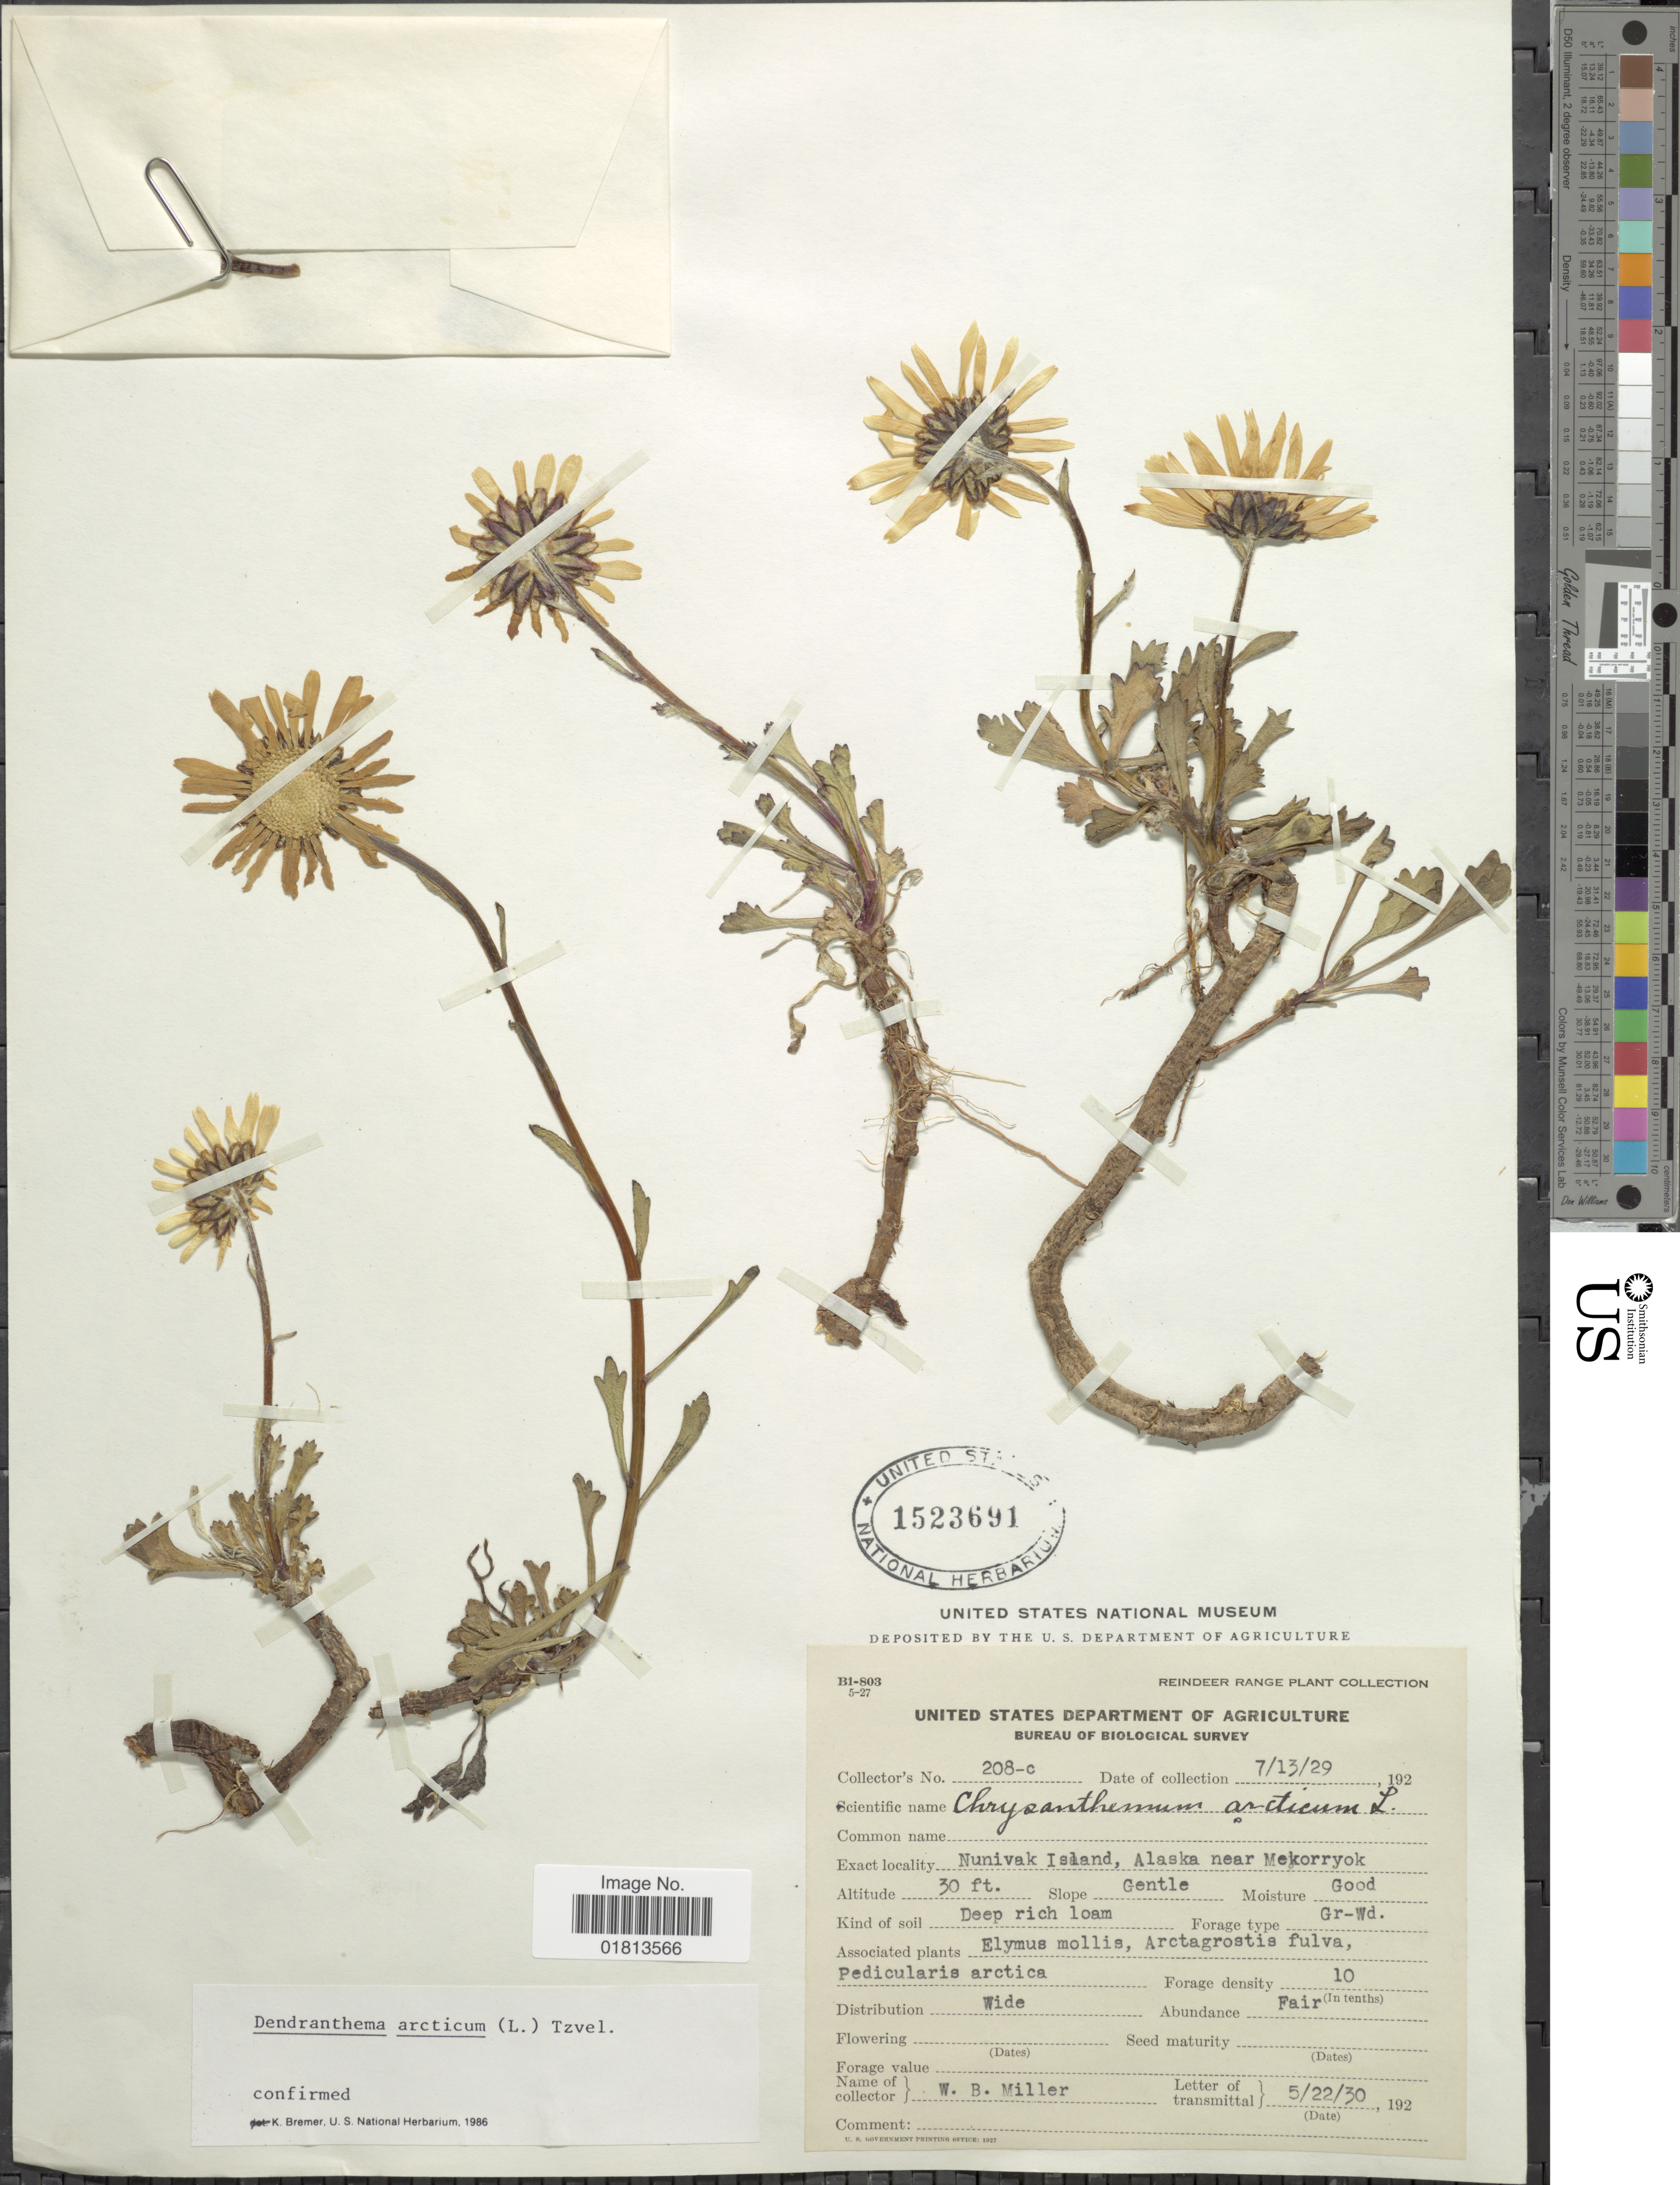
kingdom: Plantae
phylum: Tracheophyta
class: Magnoliopsida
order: Asterales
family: Asteraceae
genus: Dendranthema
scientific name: Dendranthema arcticum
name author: (L.) Tzvelev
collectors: W. Miller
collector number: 208-c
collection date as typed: Transcribed d/m/y: 13/7/29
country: United States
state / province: Alaska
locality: Nunivak Island, Alaska near Mekorryok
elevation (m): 9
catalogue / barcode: US 1523691